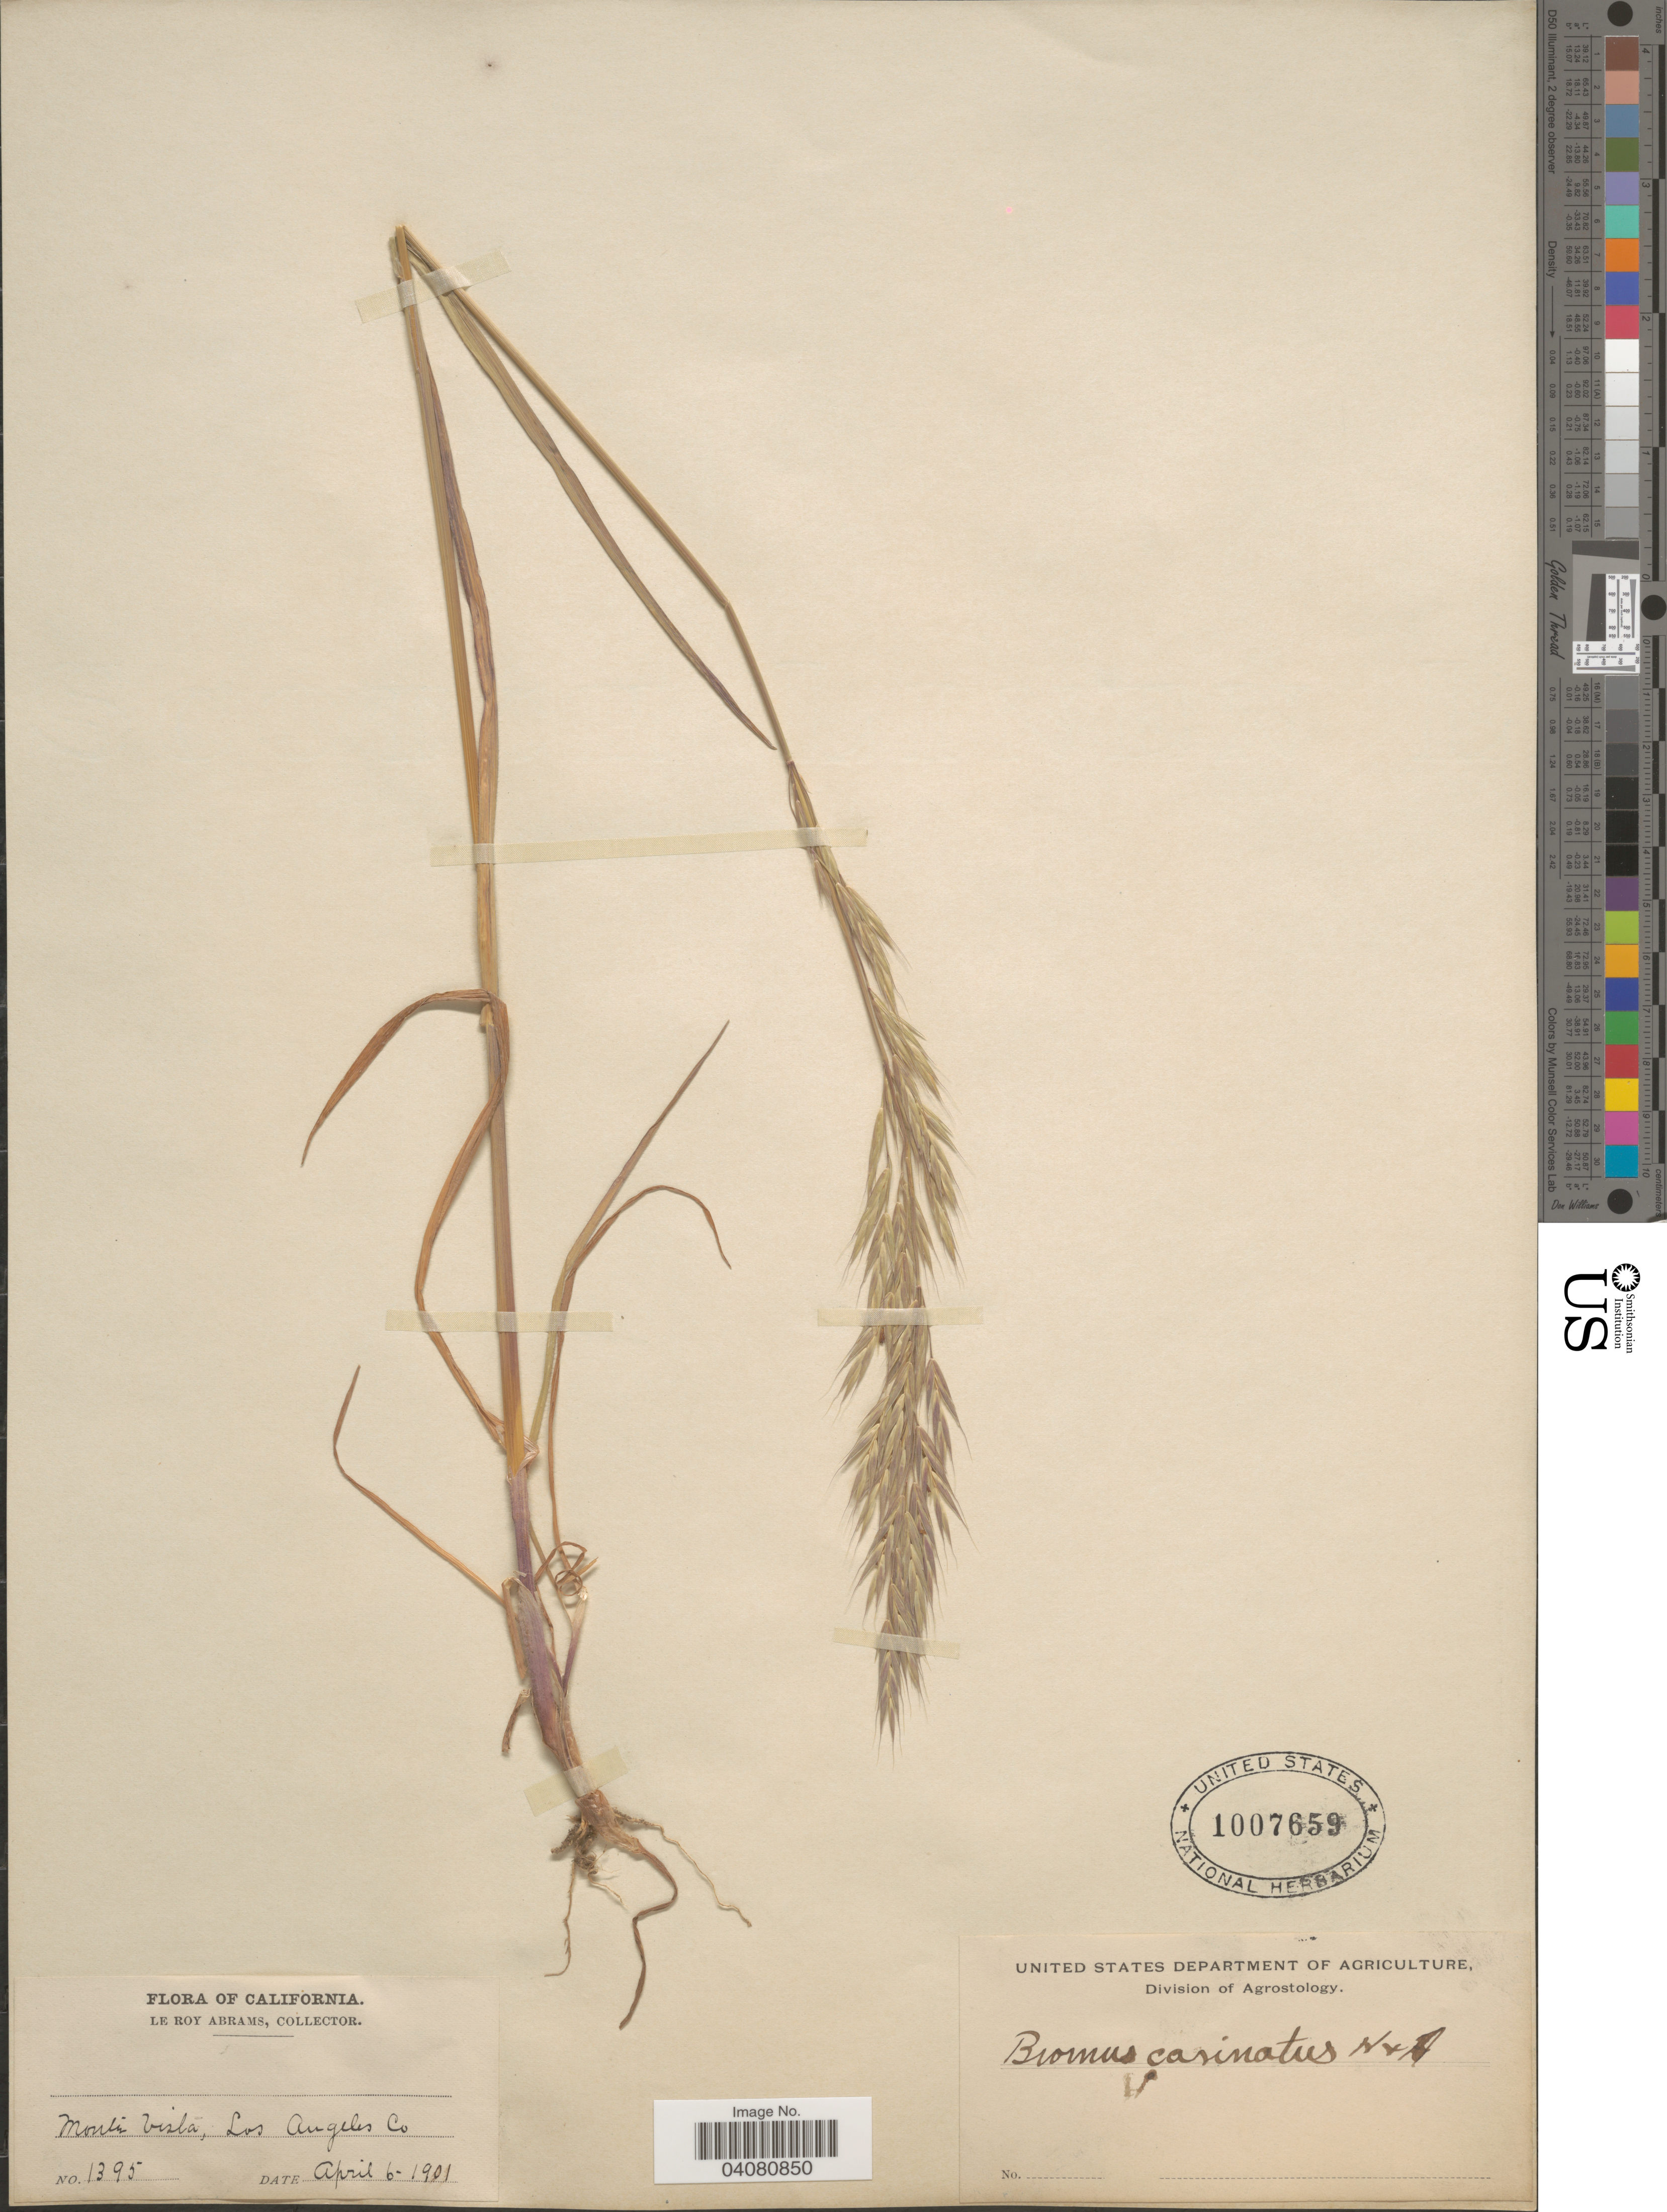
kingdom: Plantae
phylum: Tracheophyta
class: Liliopsida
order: Poales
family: Poaceae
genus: Bromus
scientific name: Bromus carinatus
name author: Hook. & Arn.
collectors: L. Abrams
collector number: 1395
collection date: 1901-04-06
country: United States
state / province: California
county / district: Los Angeles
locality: Monte Vista, Los Angeles Co.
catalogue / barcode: US 1007659